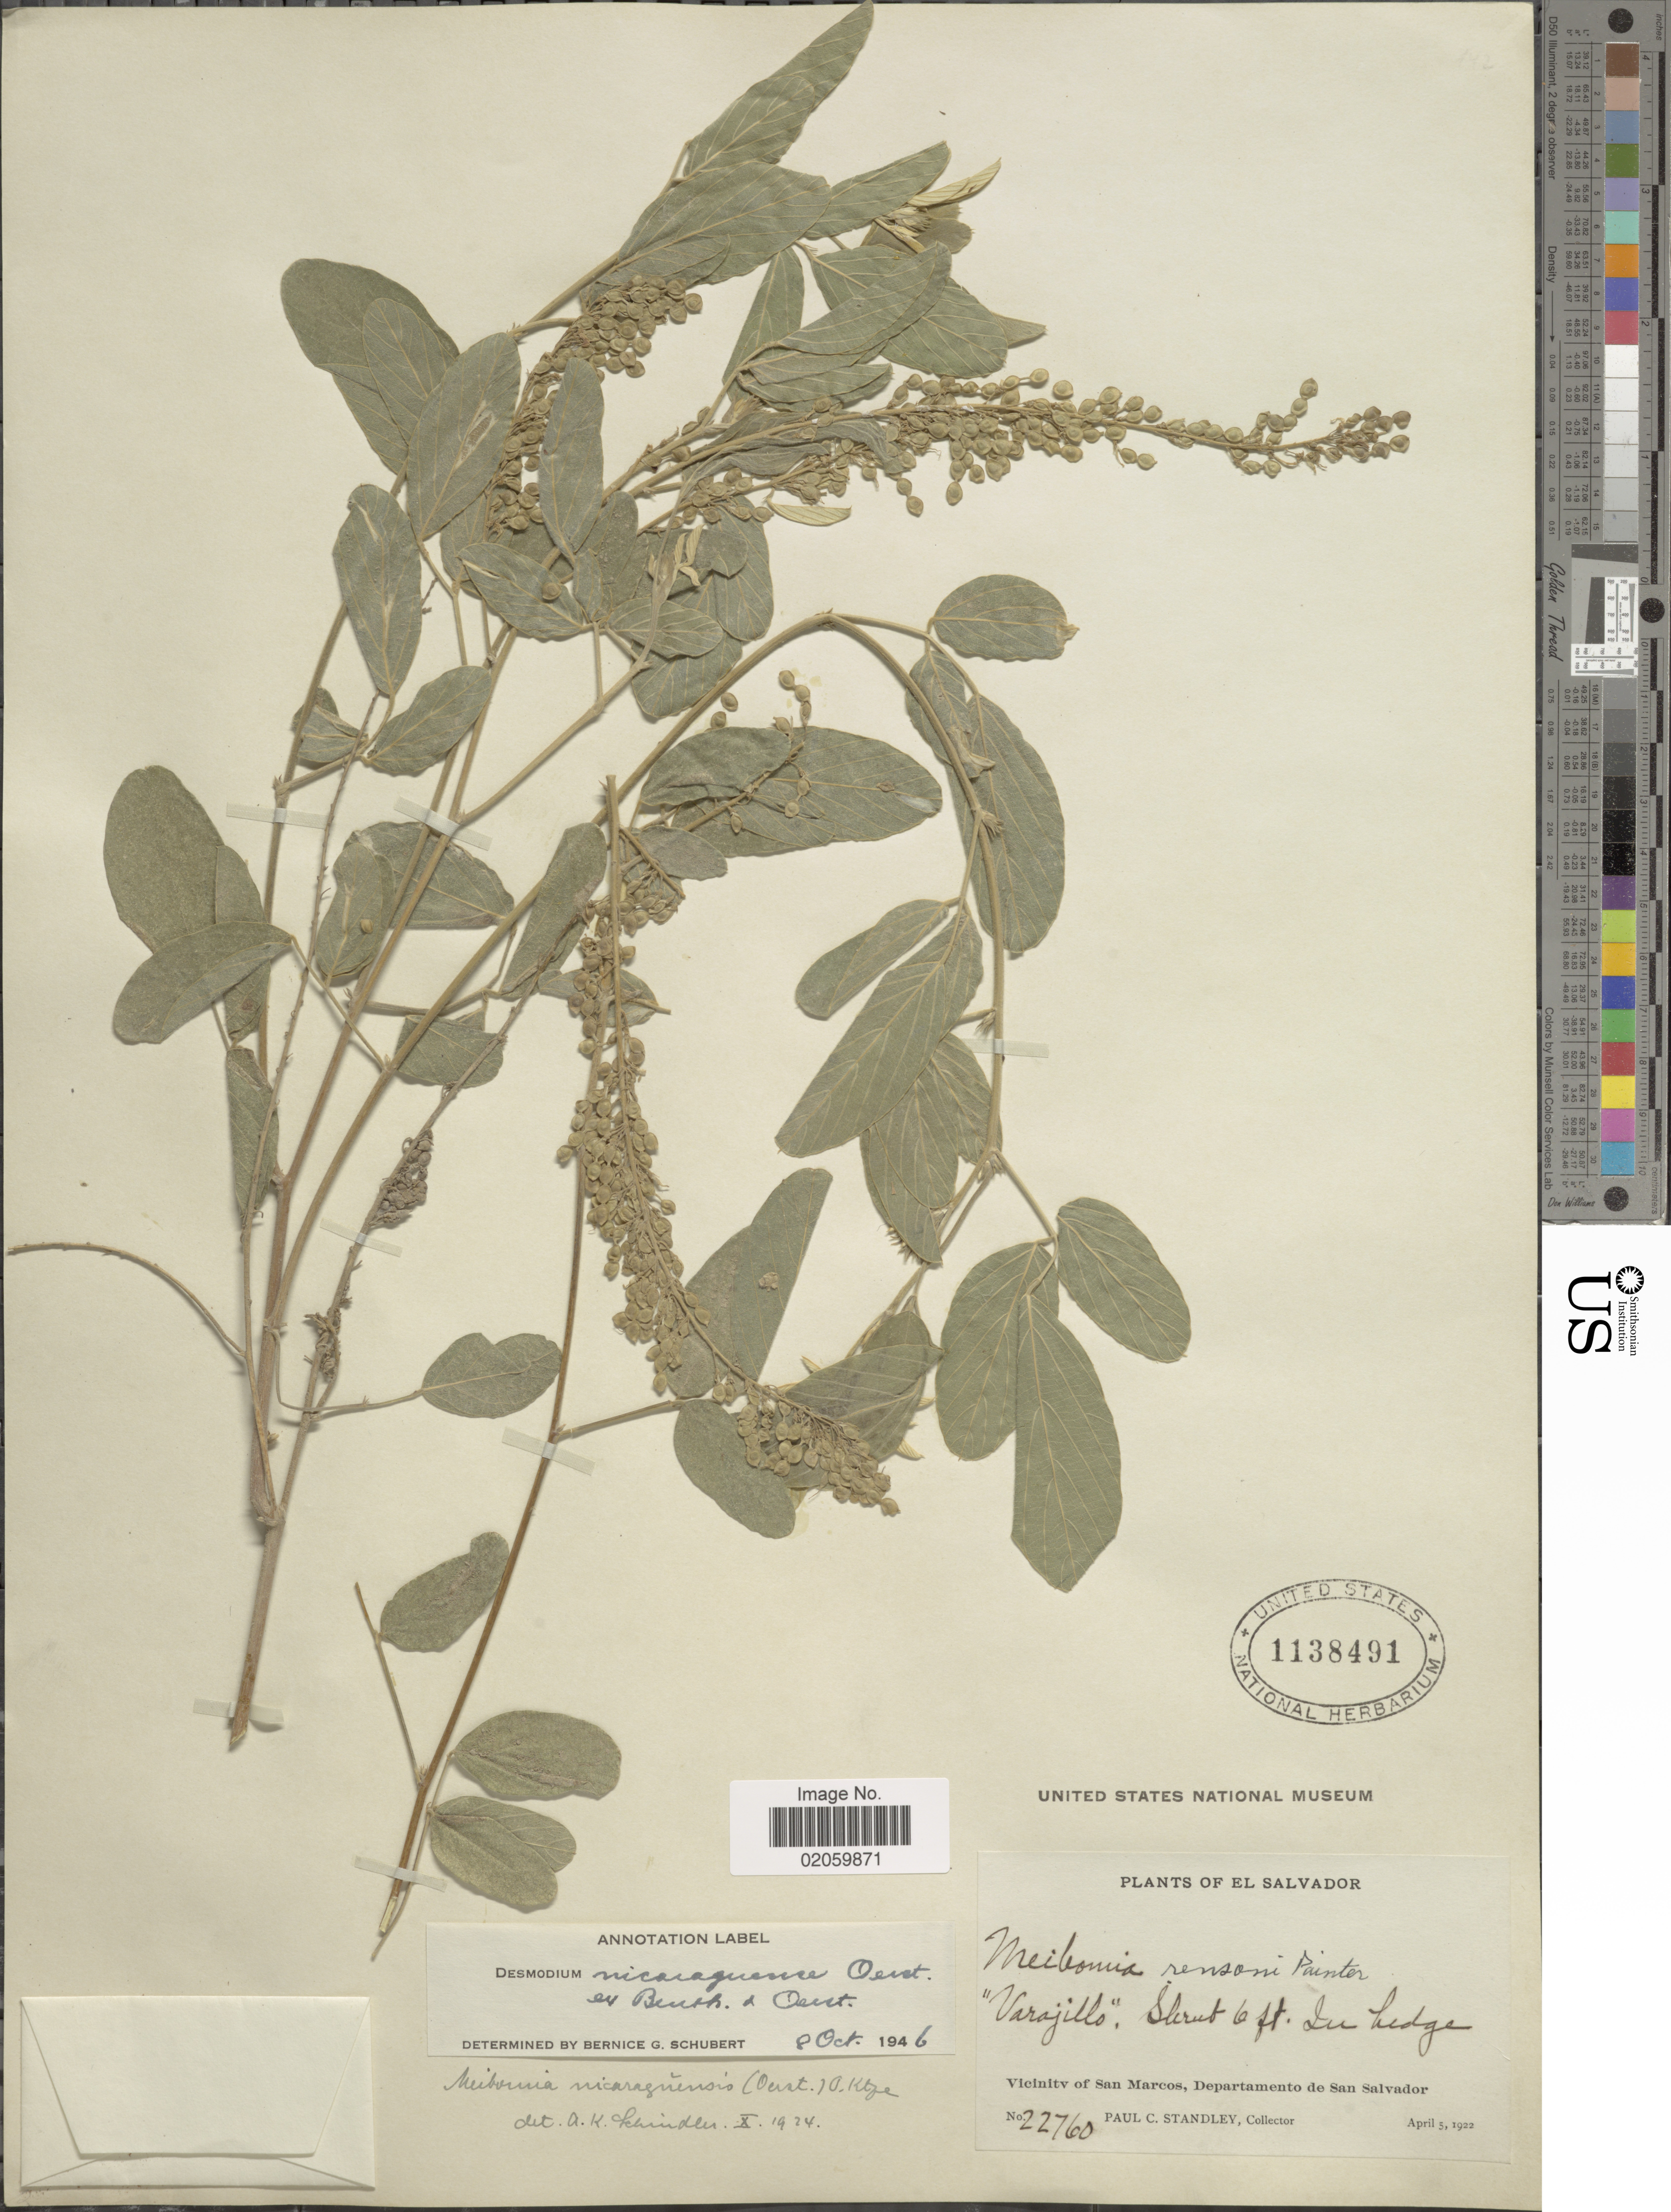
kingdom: Plantae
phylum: Tracheophyta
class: Magnoliopsida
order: Fabales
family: Fabaceae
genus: Desmodium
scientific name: Desmodium nicaraguense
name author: Oerst.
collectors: P. C. Standley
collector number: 22760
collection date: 1922-04-05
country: El Salvador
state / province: San Salvador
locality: Vicinity of San Marcos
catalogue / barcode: US 1138491